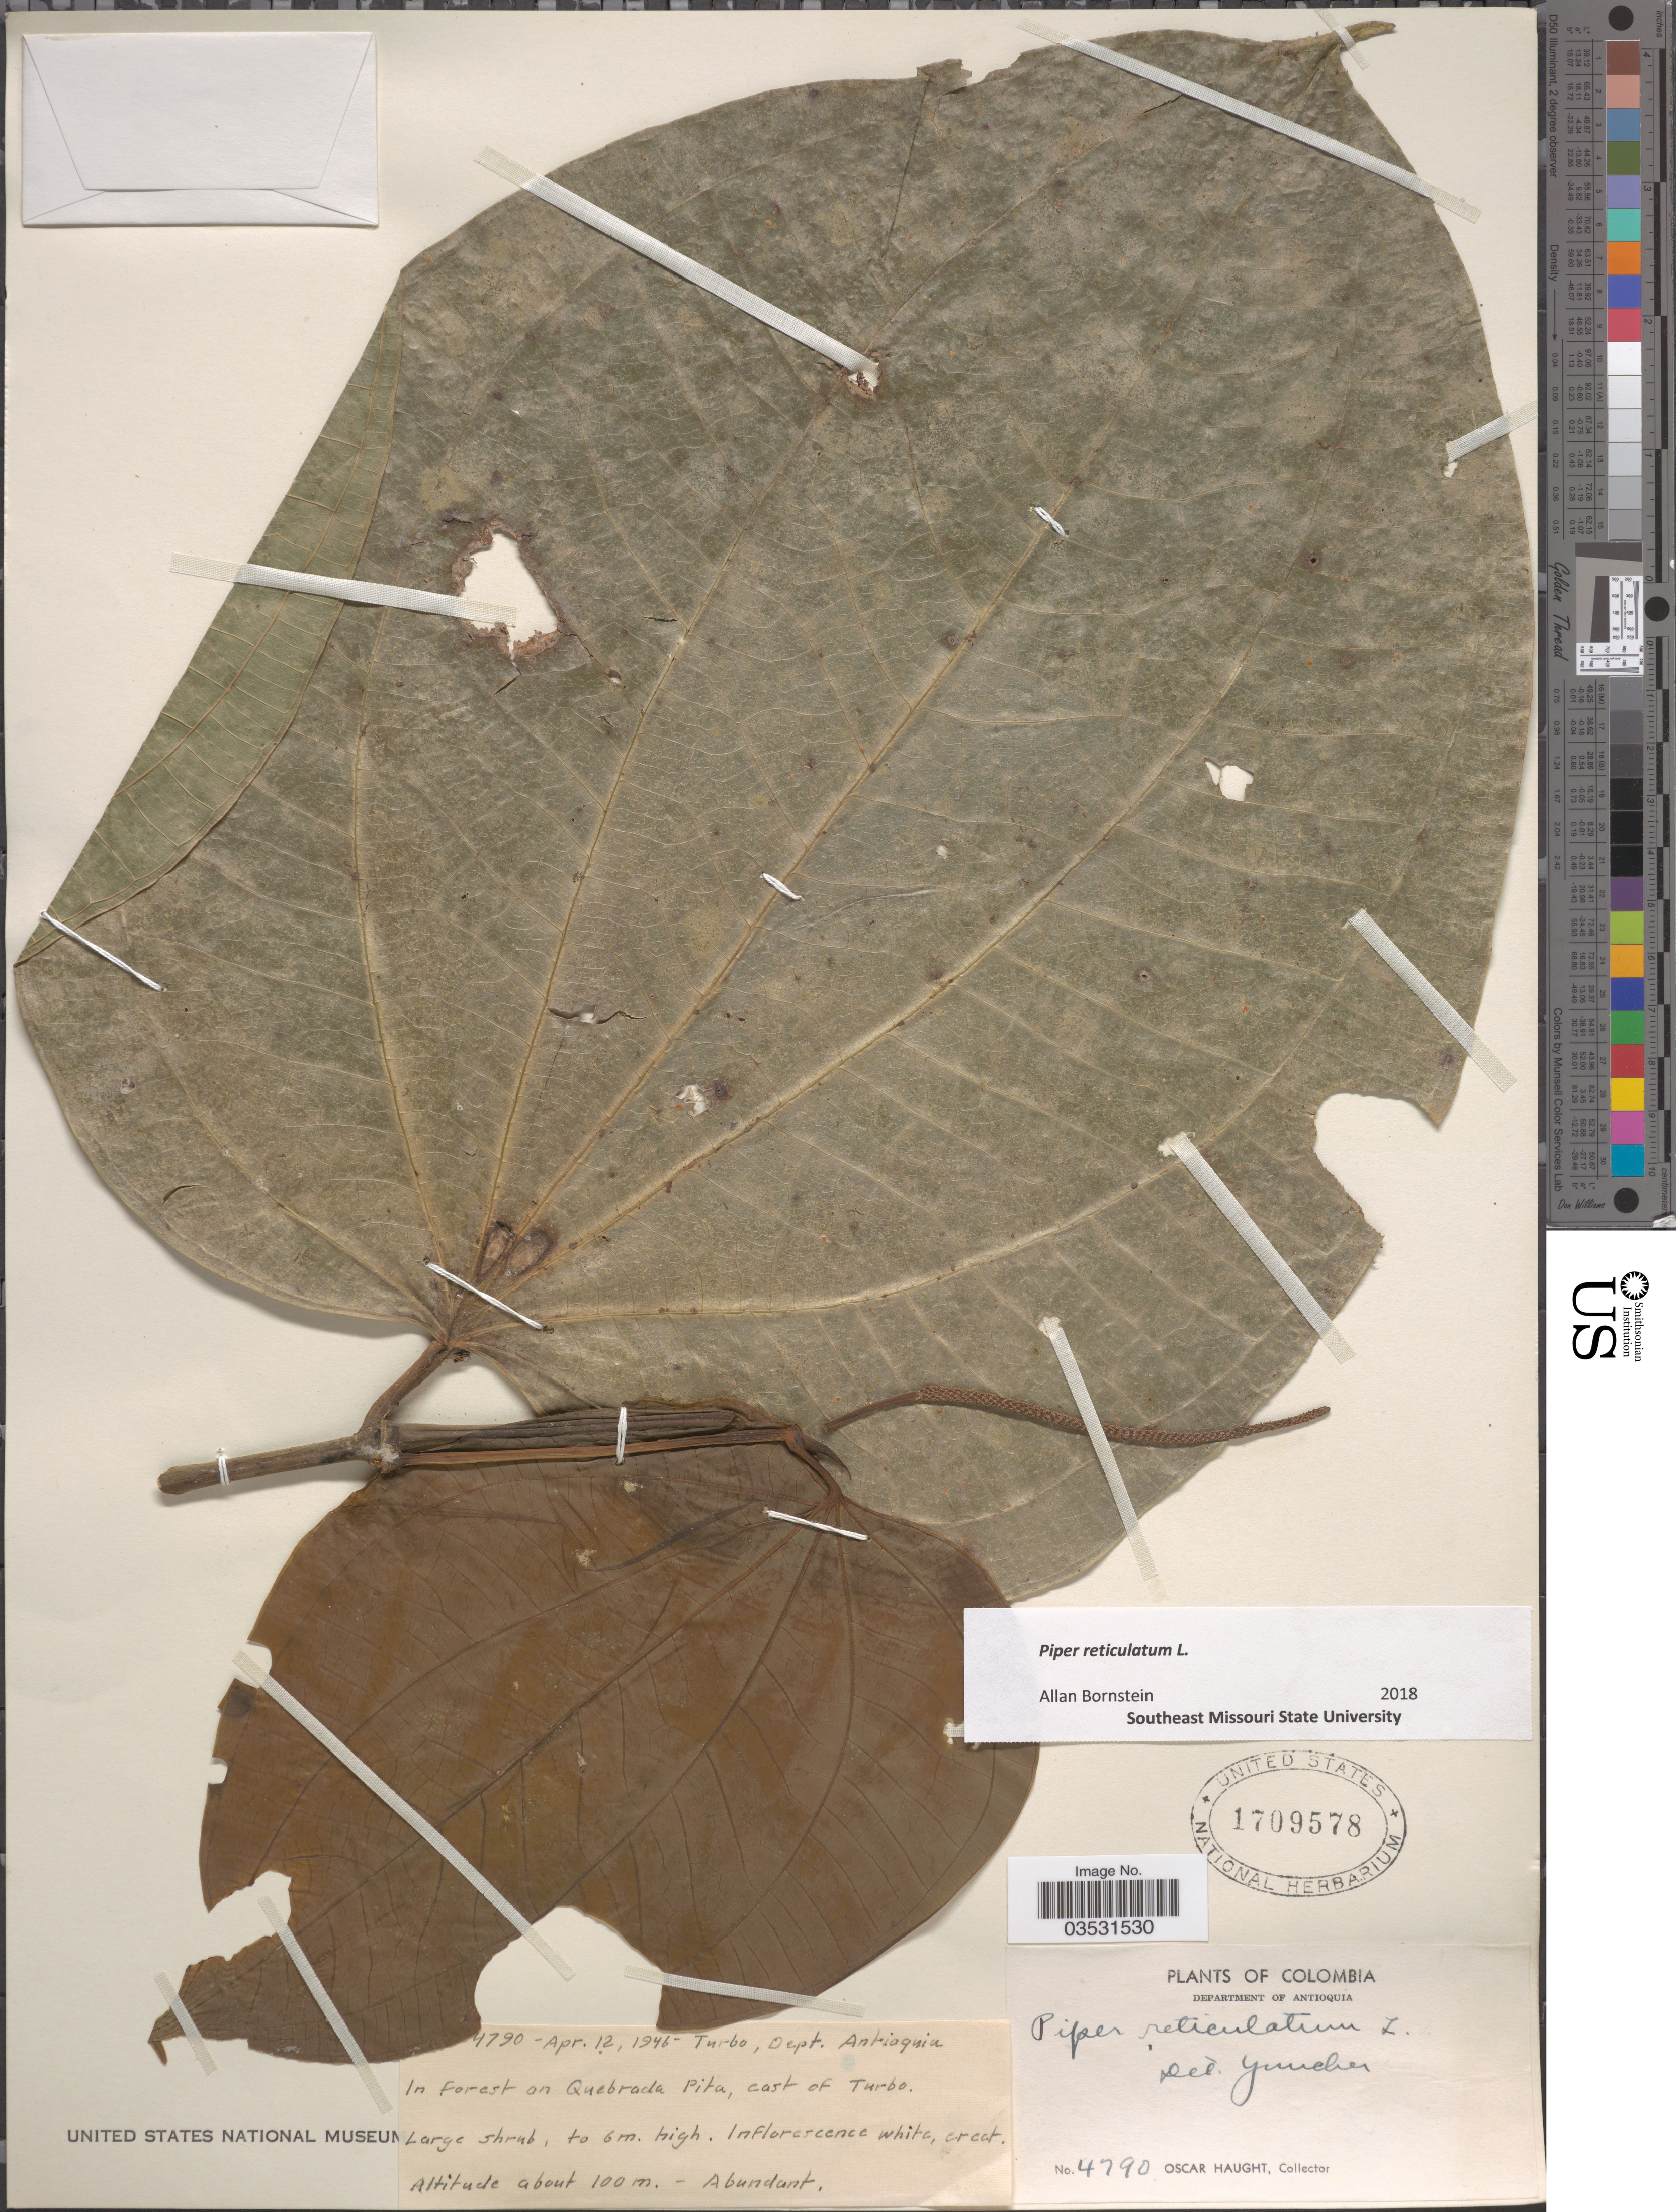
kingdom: Plantae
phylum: Tracheophyta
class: Magnoliopsida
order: Piperales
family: Piperaceae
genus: Piper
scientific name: Piper reticulatum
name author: L.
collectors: O. L. Haught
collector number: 4790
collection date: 1946-04-12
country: Colombia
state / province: Antioquia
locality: Department of Antioquia. Turbo. In Forest on Quebrada Pita, east of Turbo.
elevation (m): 100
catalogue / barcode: US 1709578